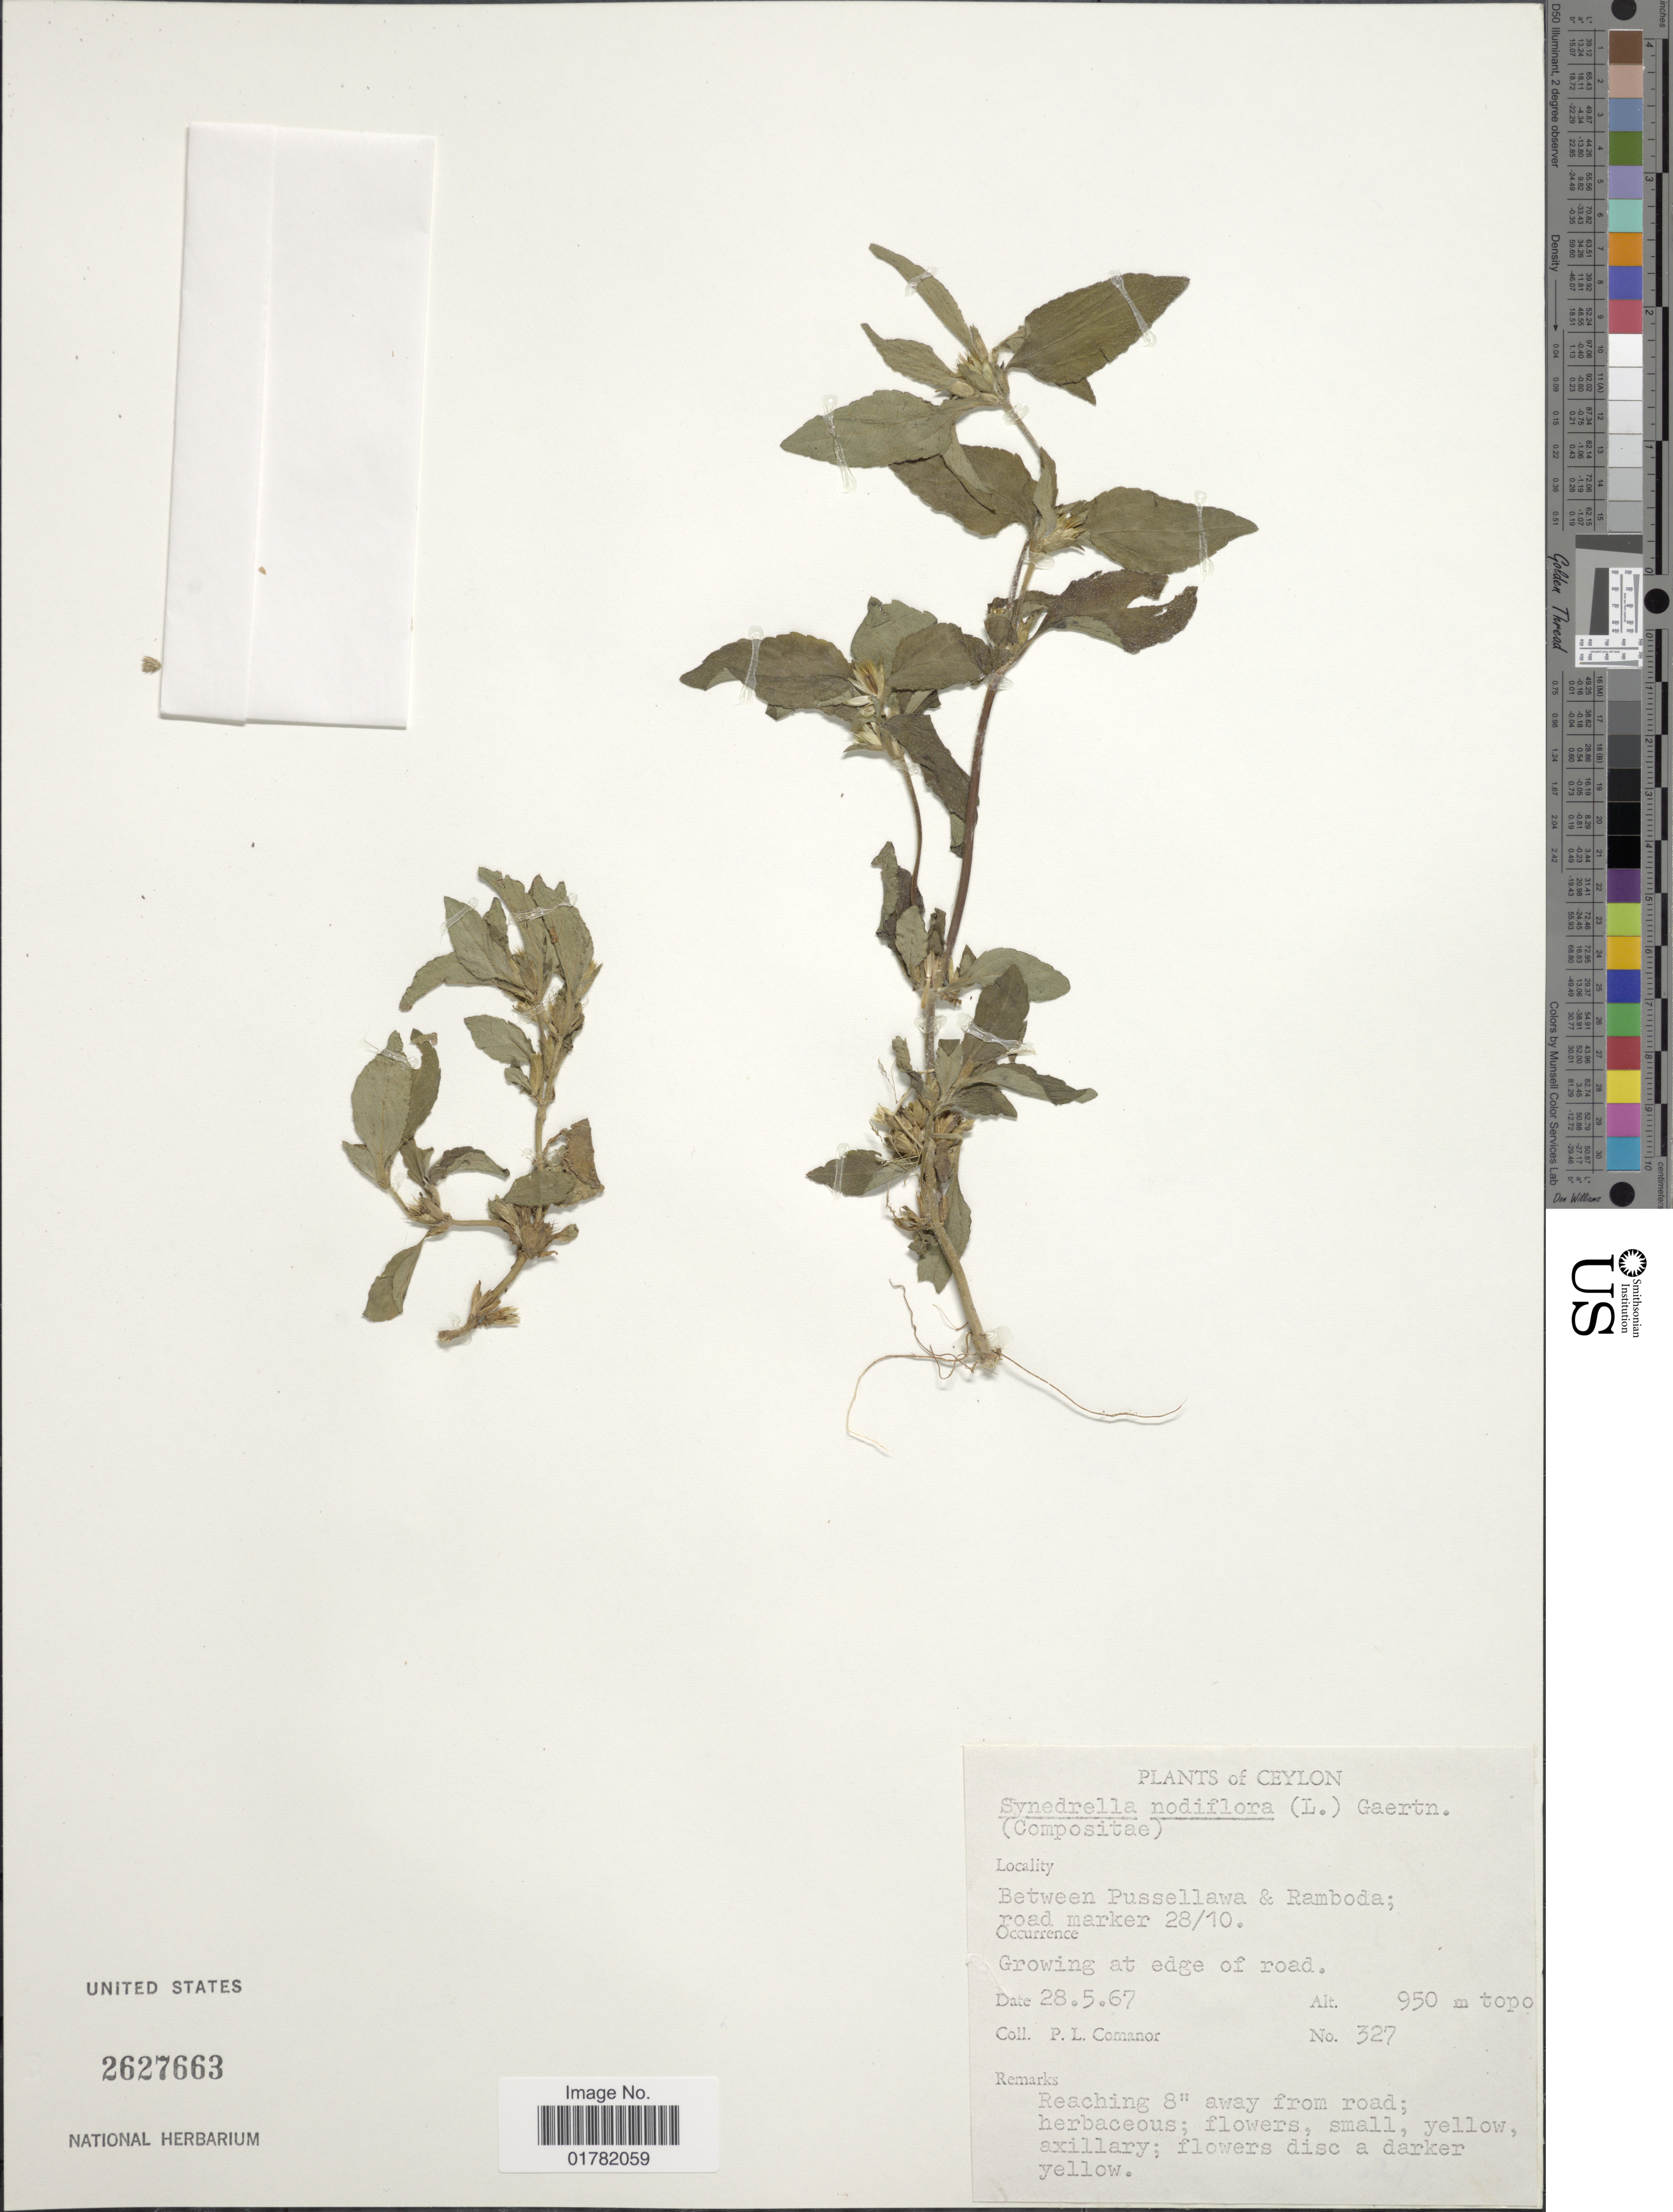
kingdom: Plantae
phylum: Tracheophyta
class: Magnoliopsida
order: Asterales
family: Asteraceae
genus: Synedrella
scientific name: Synedrella nodiflora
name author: (L.) Gaertn.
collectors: P. Comanor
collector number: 327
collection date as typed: Transcribed d/m/y: 28/5/67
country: Sri Lanka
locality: Ceylon, Between Pussellawa & Ramboda; road marker 28/10, growing at edge of road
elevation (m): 950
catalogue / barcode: US 2627663